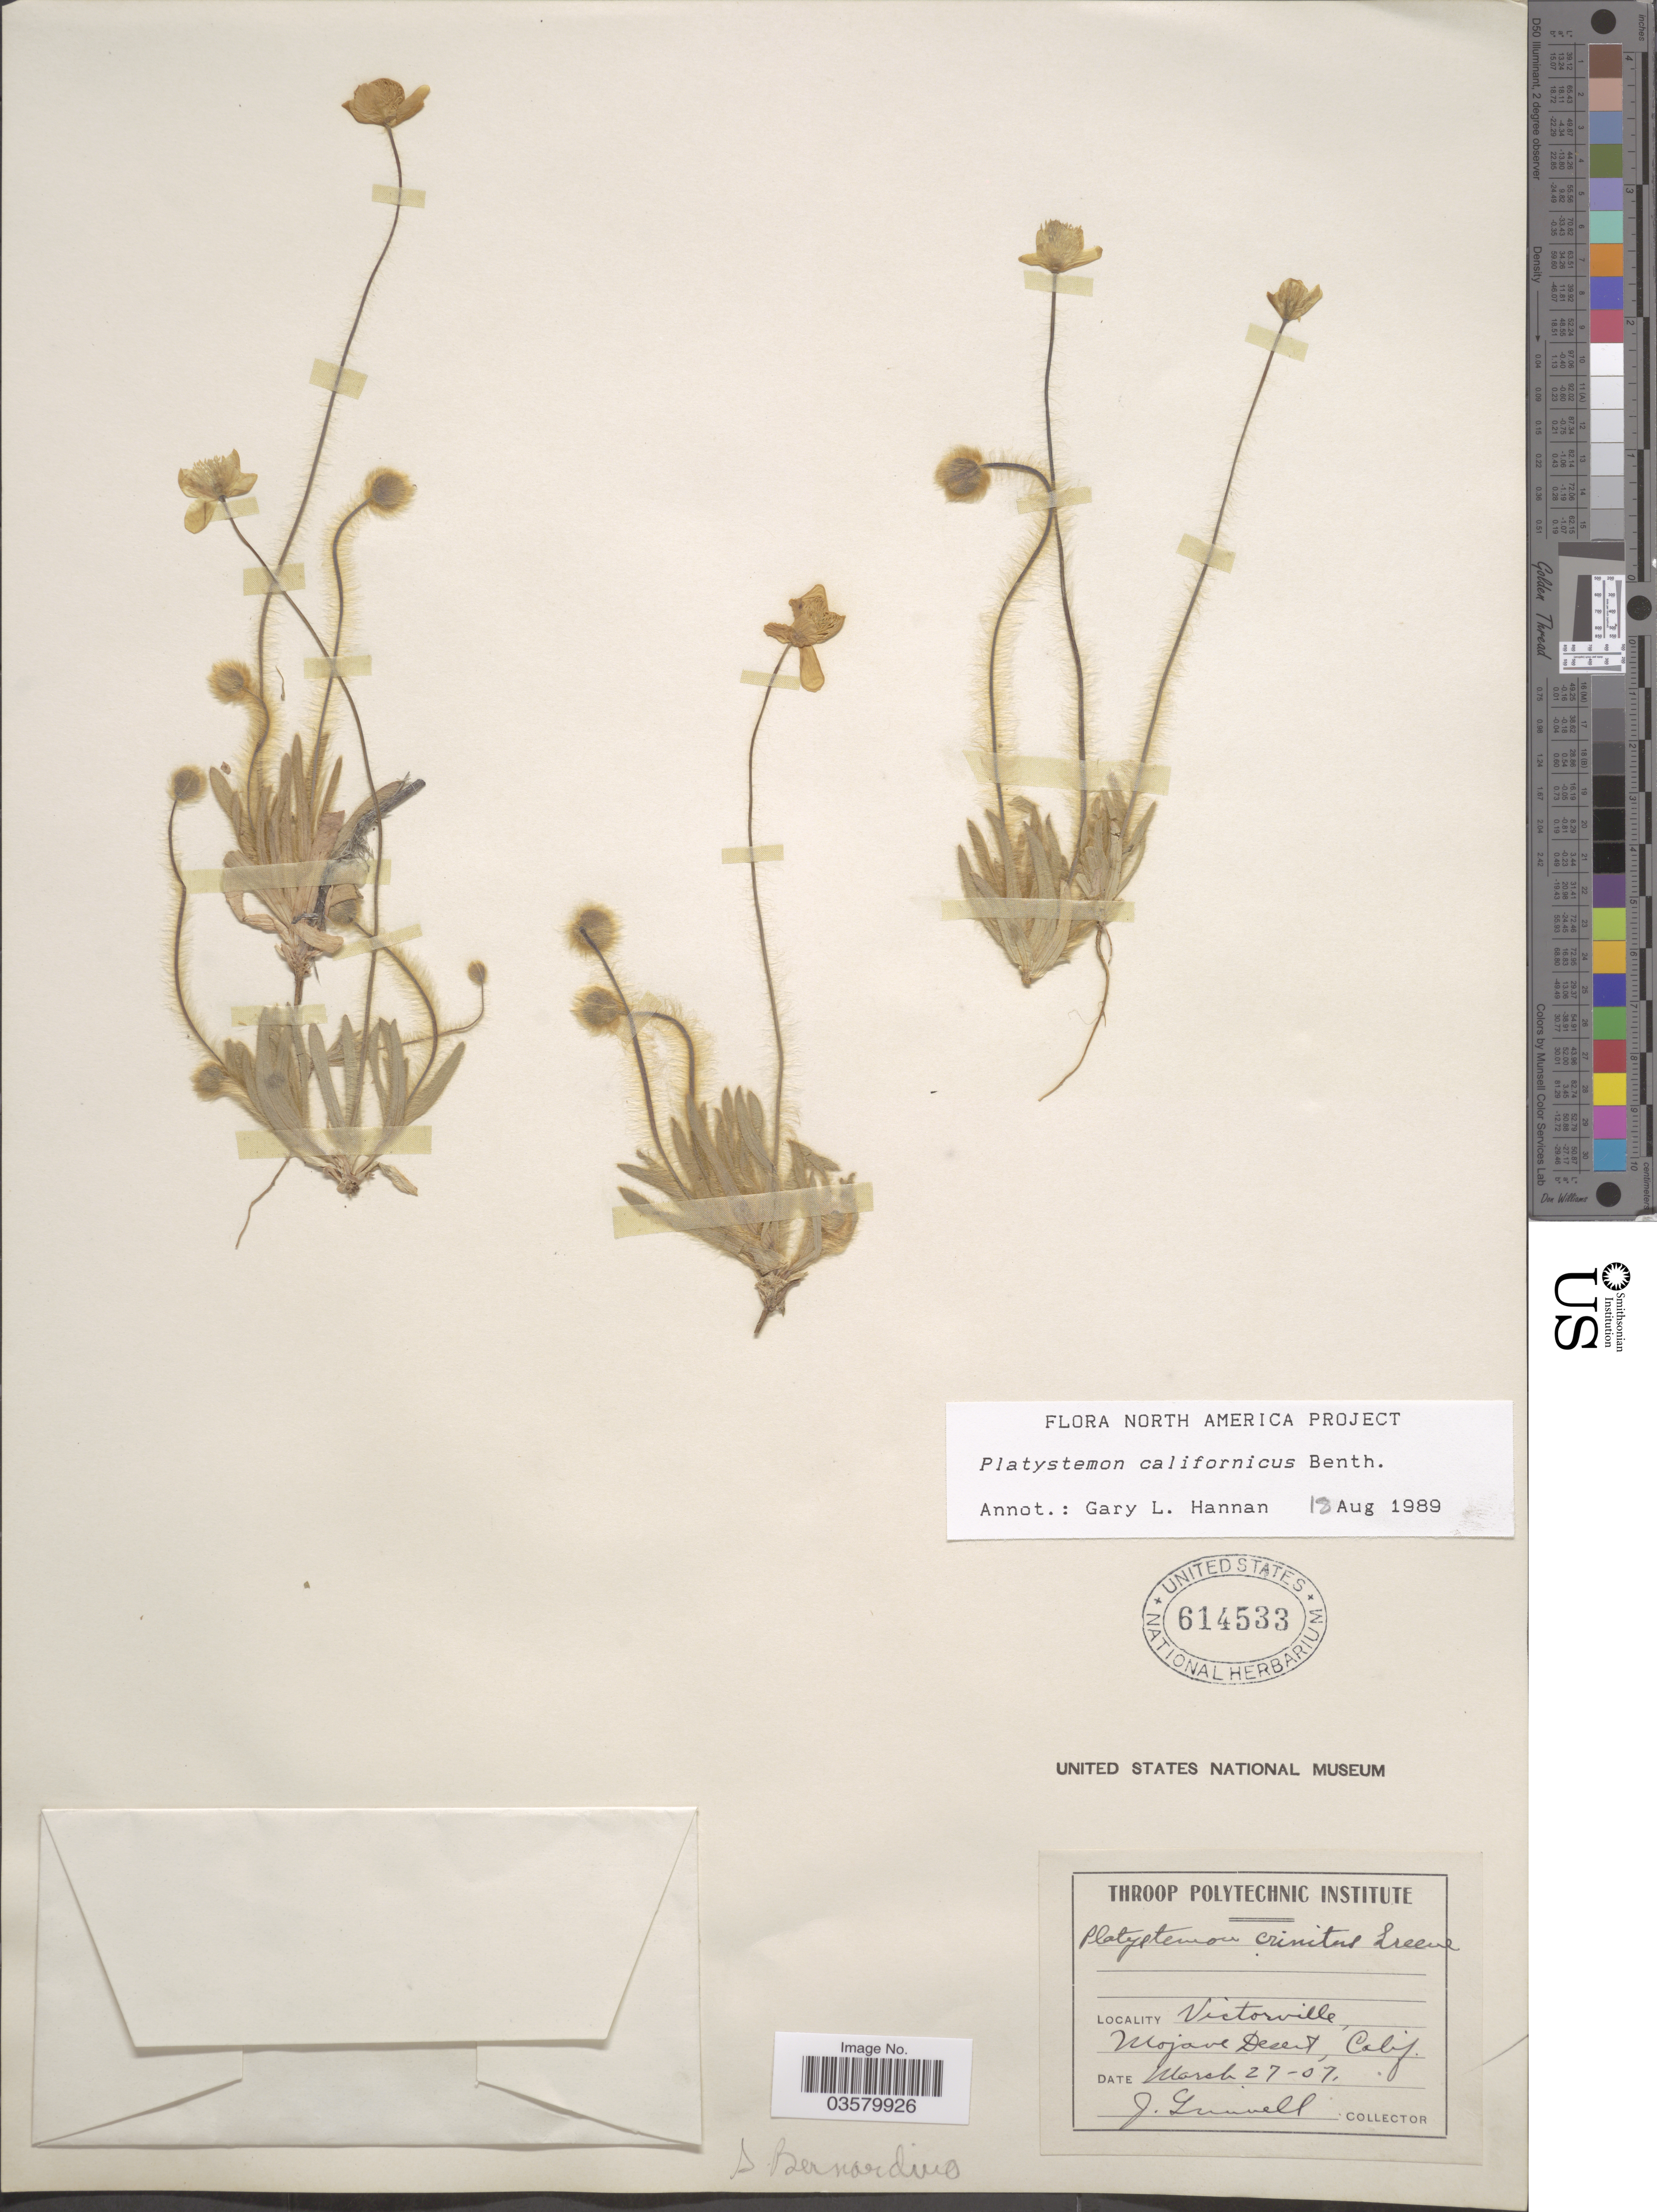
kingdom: Plantae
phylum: Tracheophyta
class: Magnoliopsida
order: Ranunculales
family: Papaveraceae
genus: Platystemon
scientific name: Platystemon californicus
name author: Benth.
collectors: J. Grinnell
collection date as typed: Transcribed d/m/y: 27/3/7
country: United States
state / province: California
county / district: San Barnadino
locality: Victorville, Mojave Desert. S. Bernardino.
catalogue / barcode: US 614533